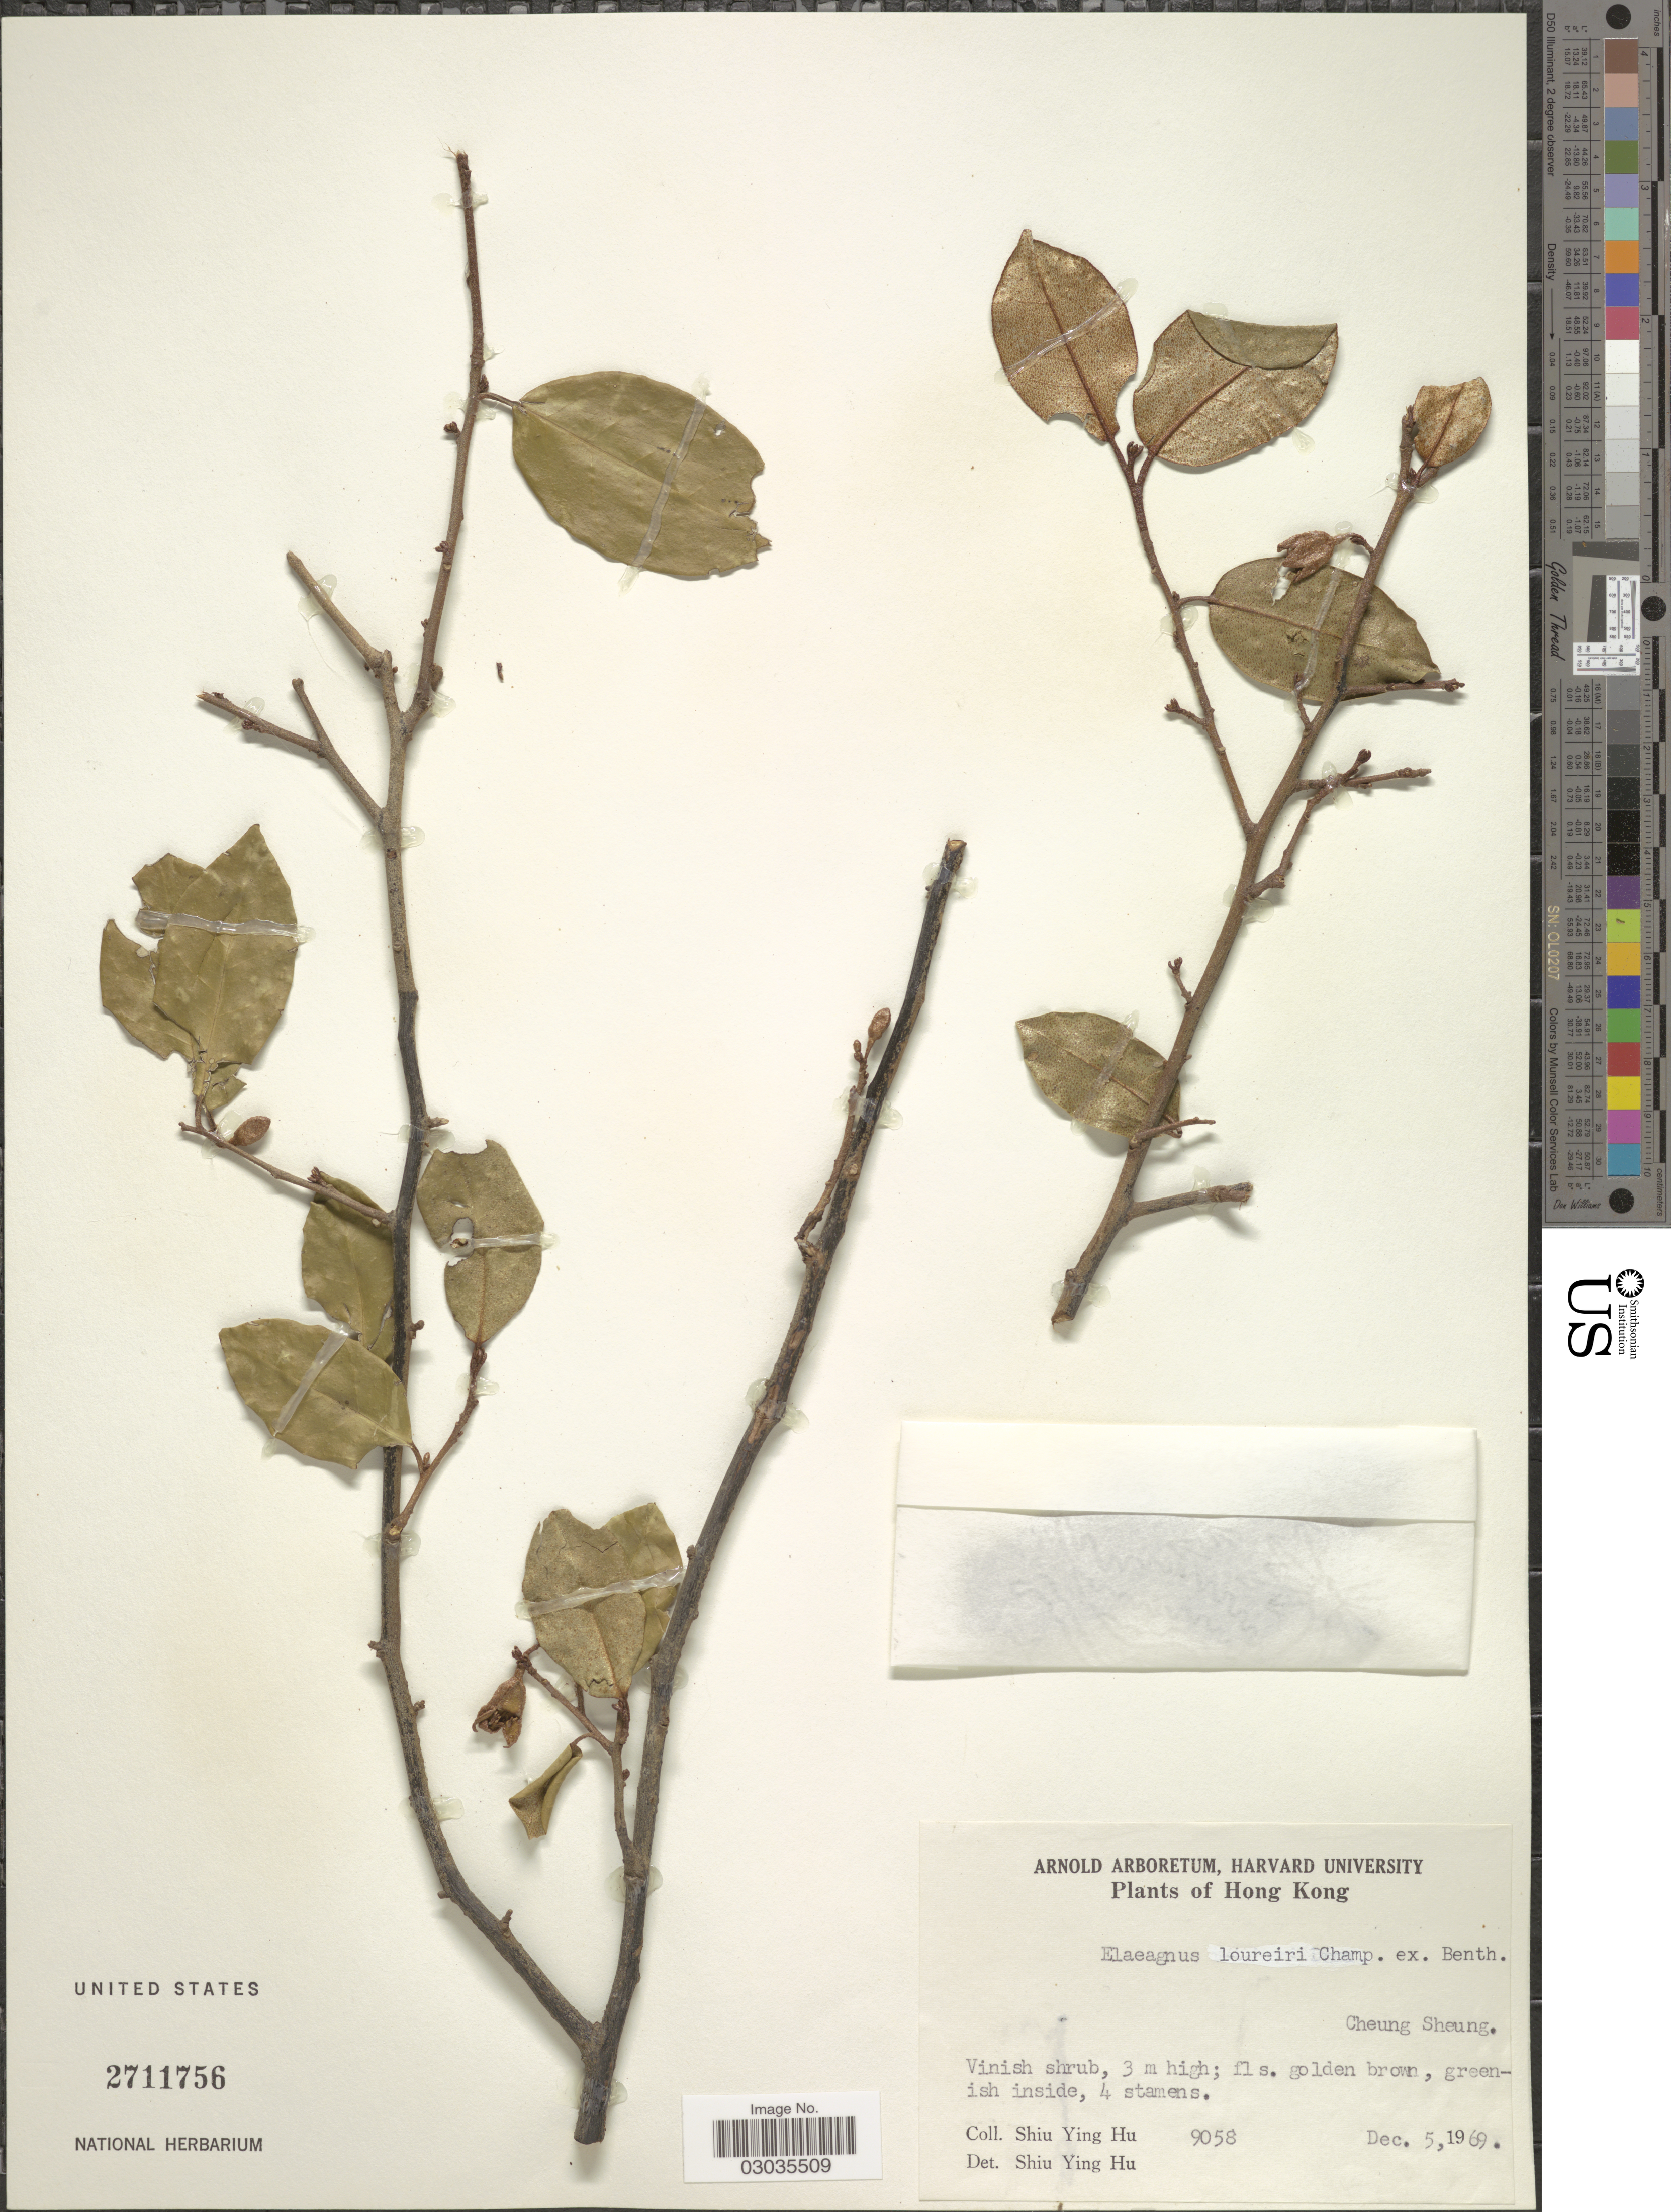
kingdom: Plantae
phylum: Tracheophyta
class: Magnoliopsida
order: Rosales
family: Elaeagnaceae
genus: Elaeagnus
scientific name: Elaeagnus loureiri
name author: Champ. ex Benth.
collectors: S. Y. Hu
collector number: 9058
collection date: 1969-12-05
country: China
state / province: Hong Kong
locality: Cheung Sheung.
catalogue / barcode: US 2711756